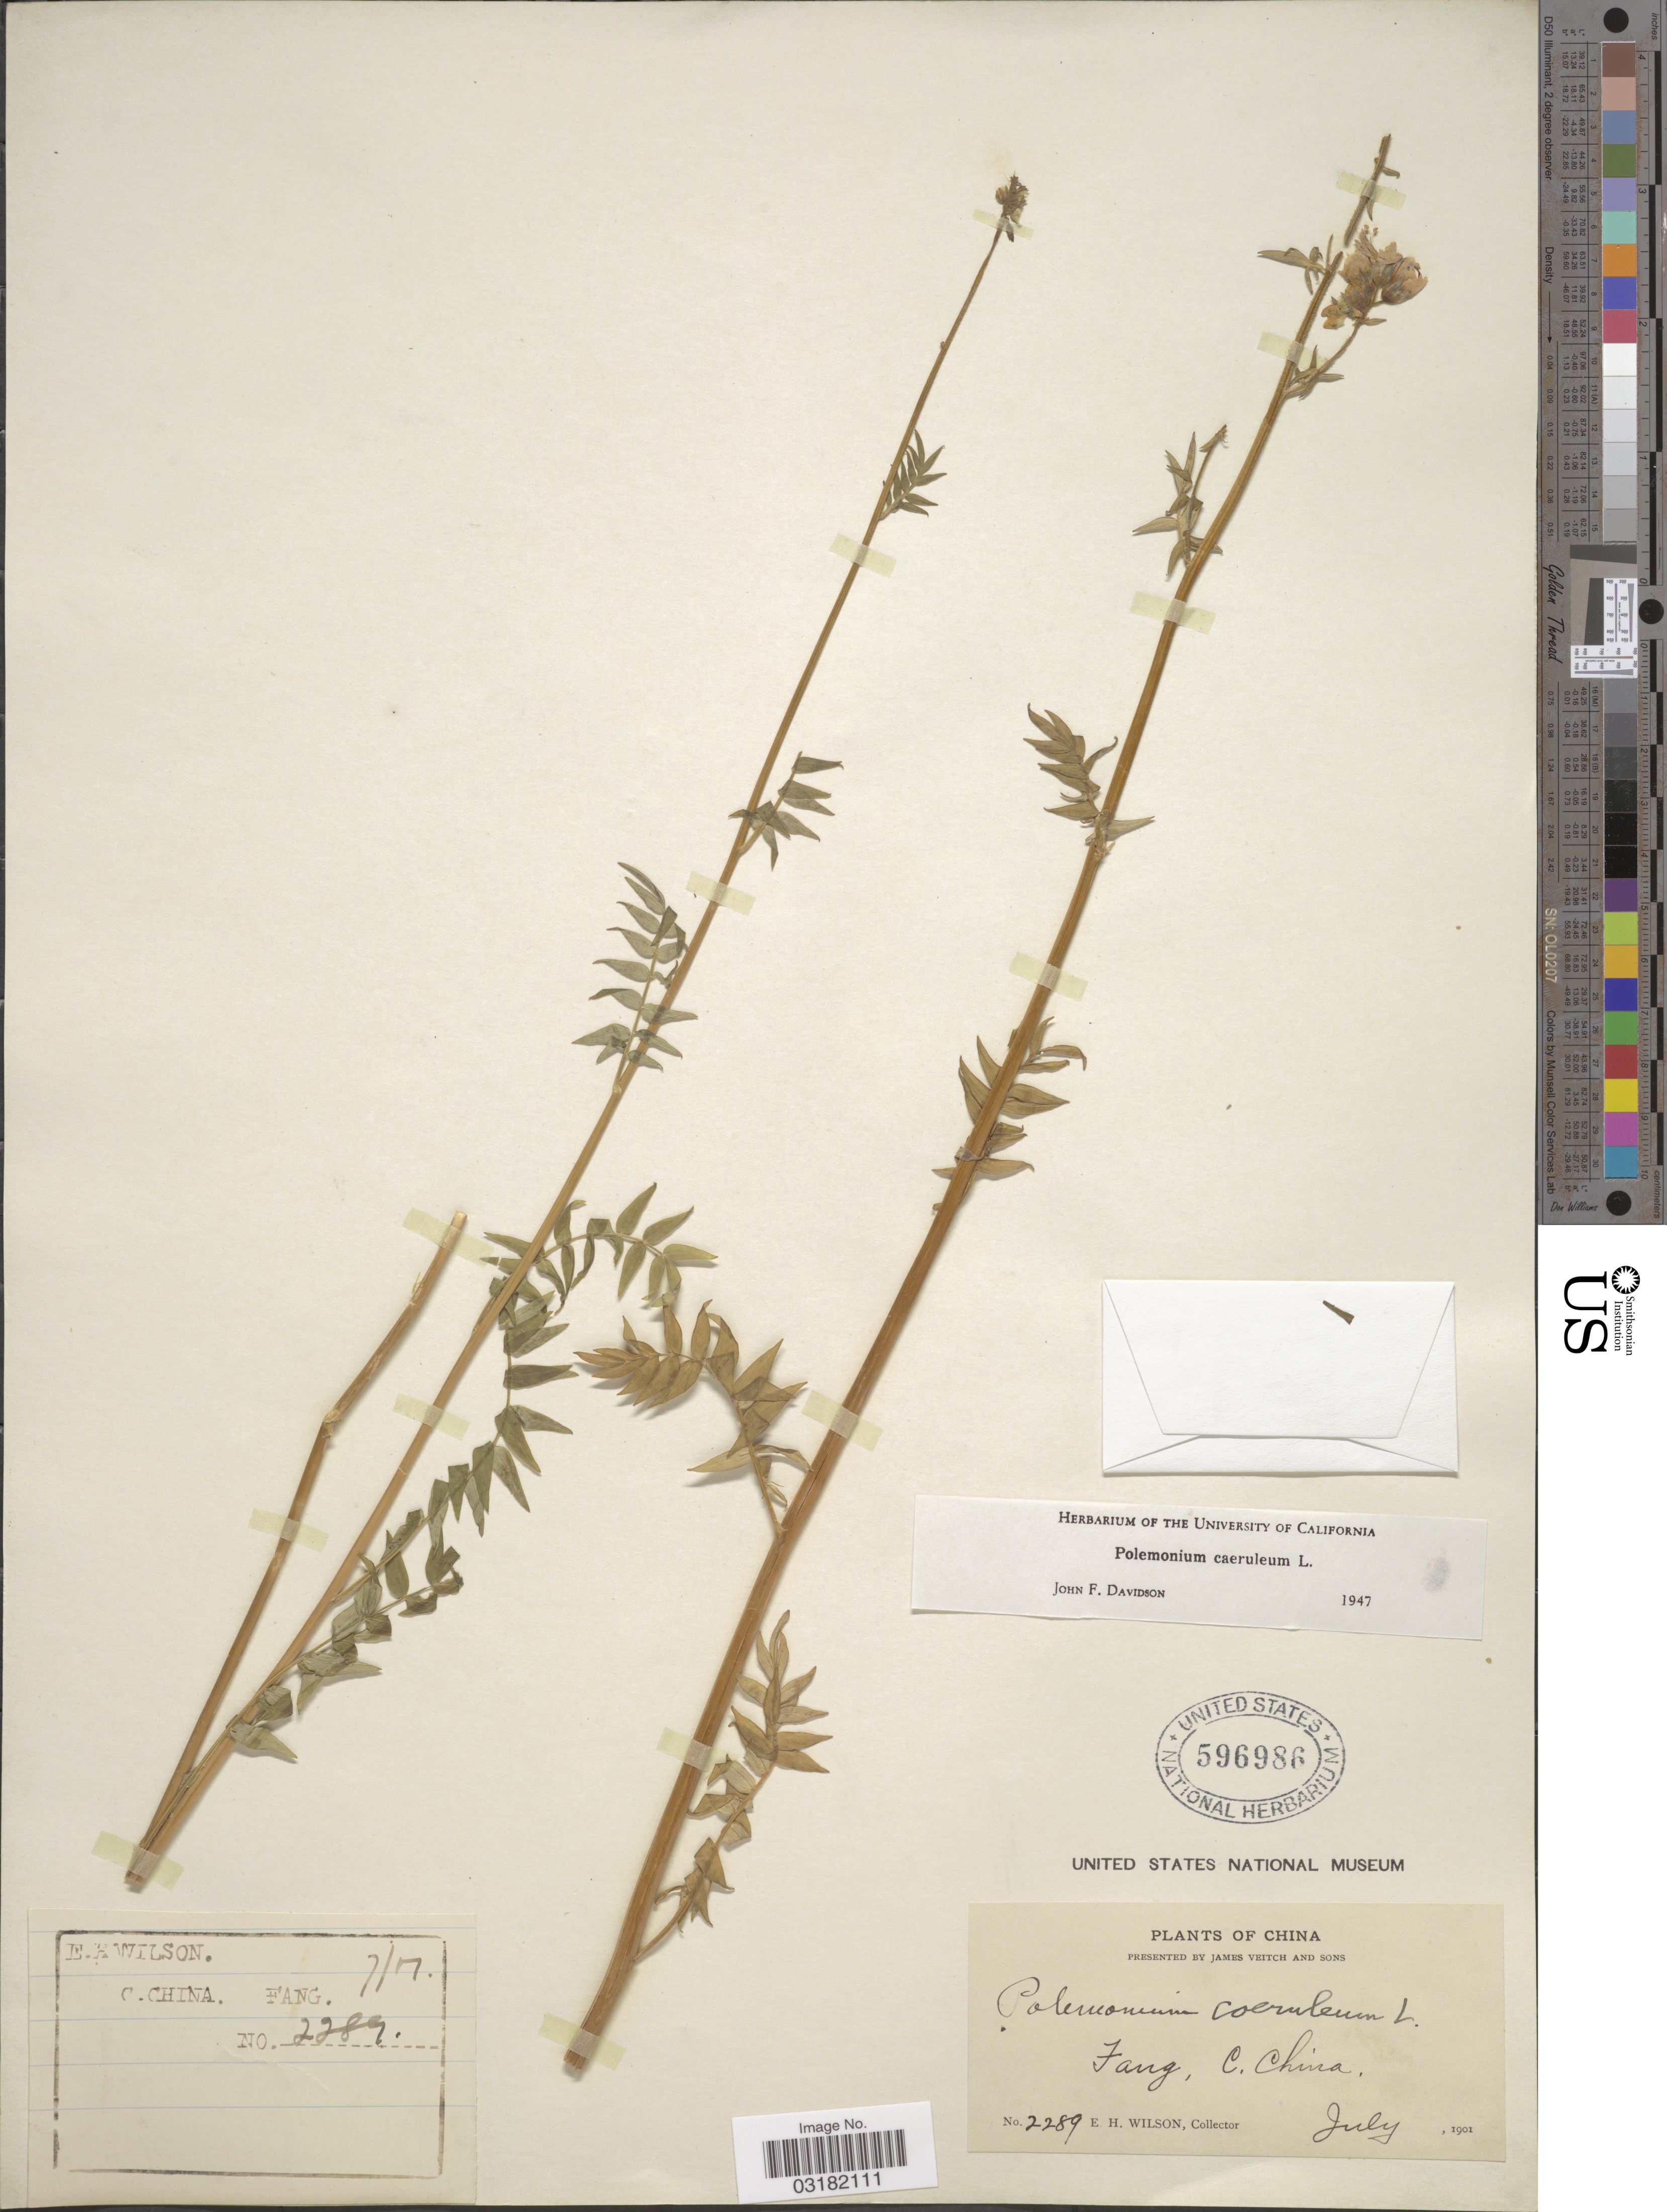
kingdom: Plantae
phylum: Tracheophyta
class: Magnoliopsida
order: Ericales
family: Polemoniaceae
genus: Polemonium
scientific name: Polemonium caeruleum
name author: L.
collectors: E. Wilson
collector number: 2289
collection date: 1901-07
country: China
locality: Fang, C. China.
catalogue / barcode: US 596986